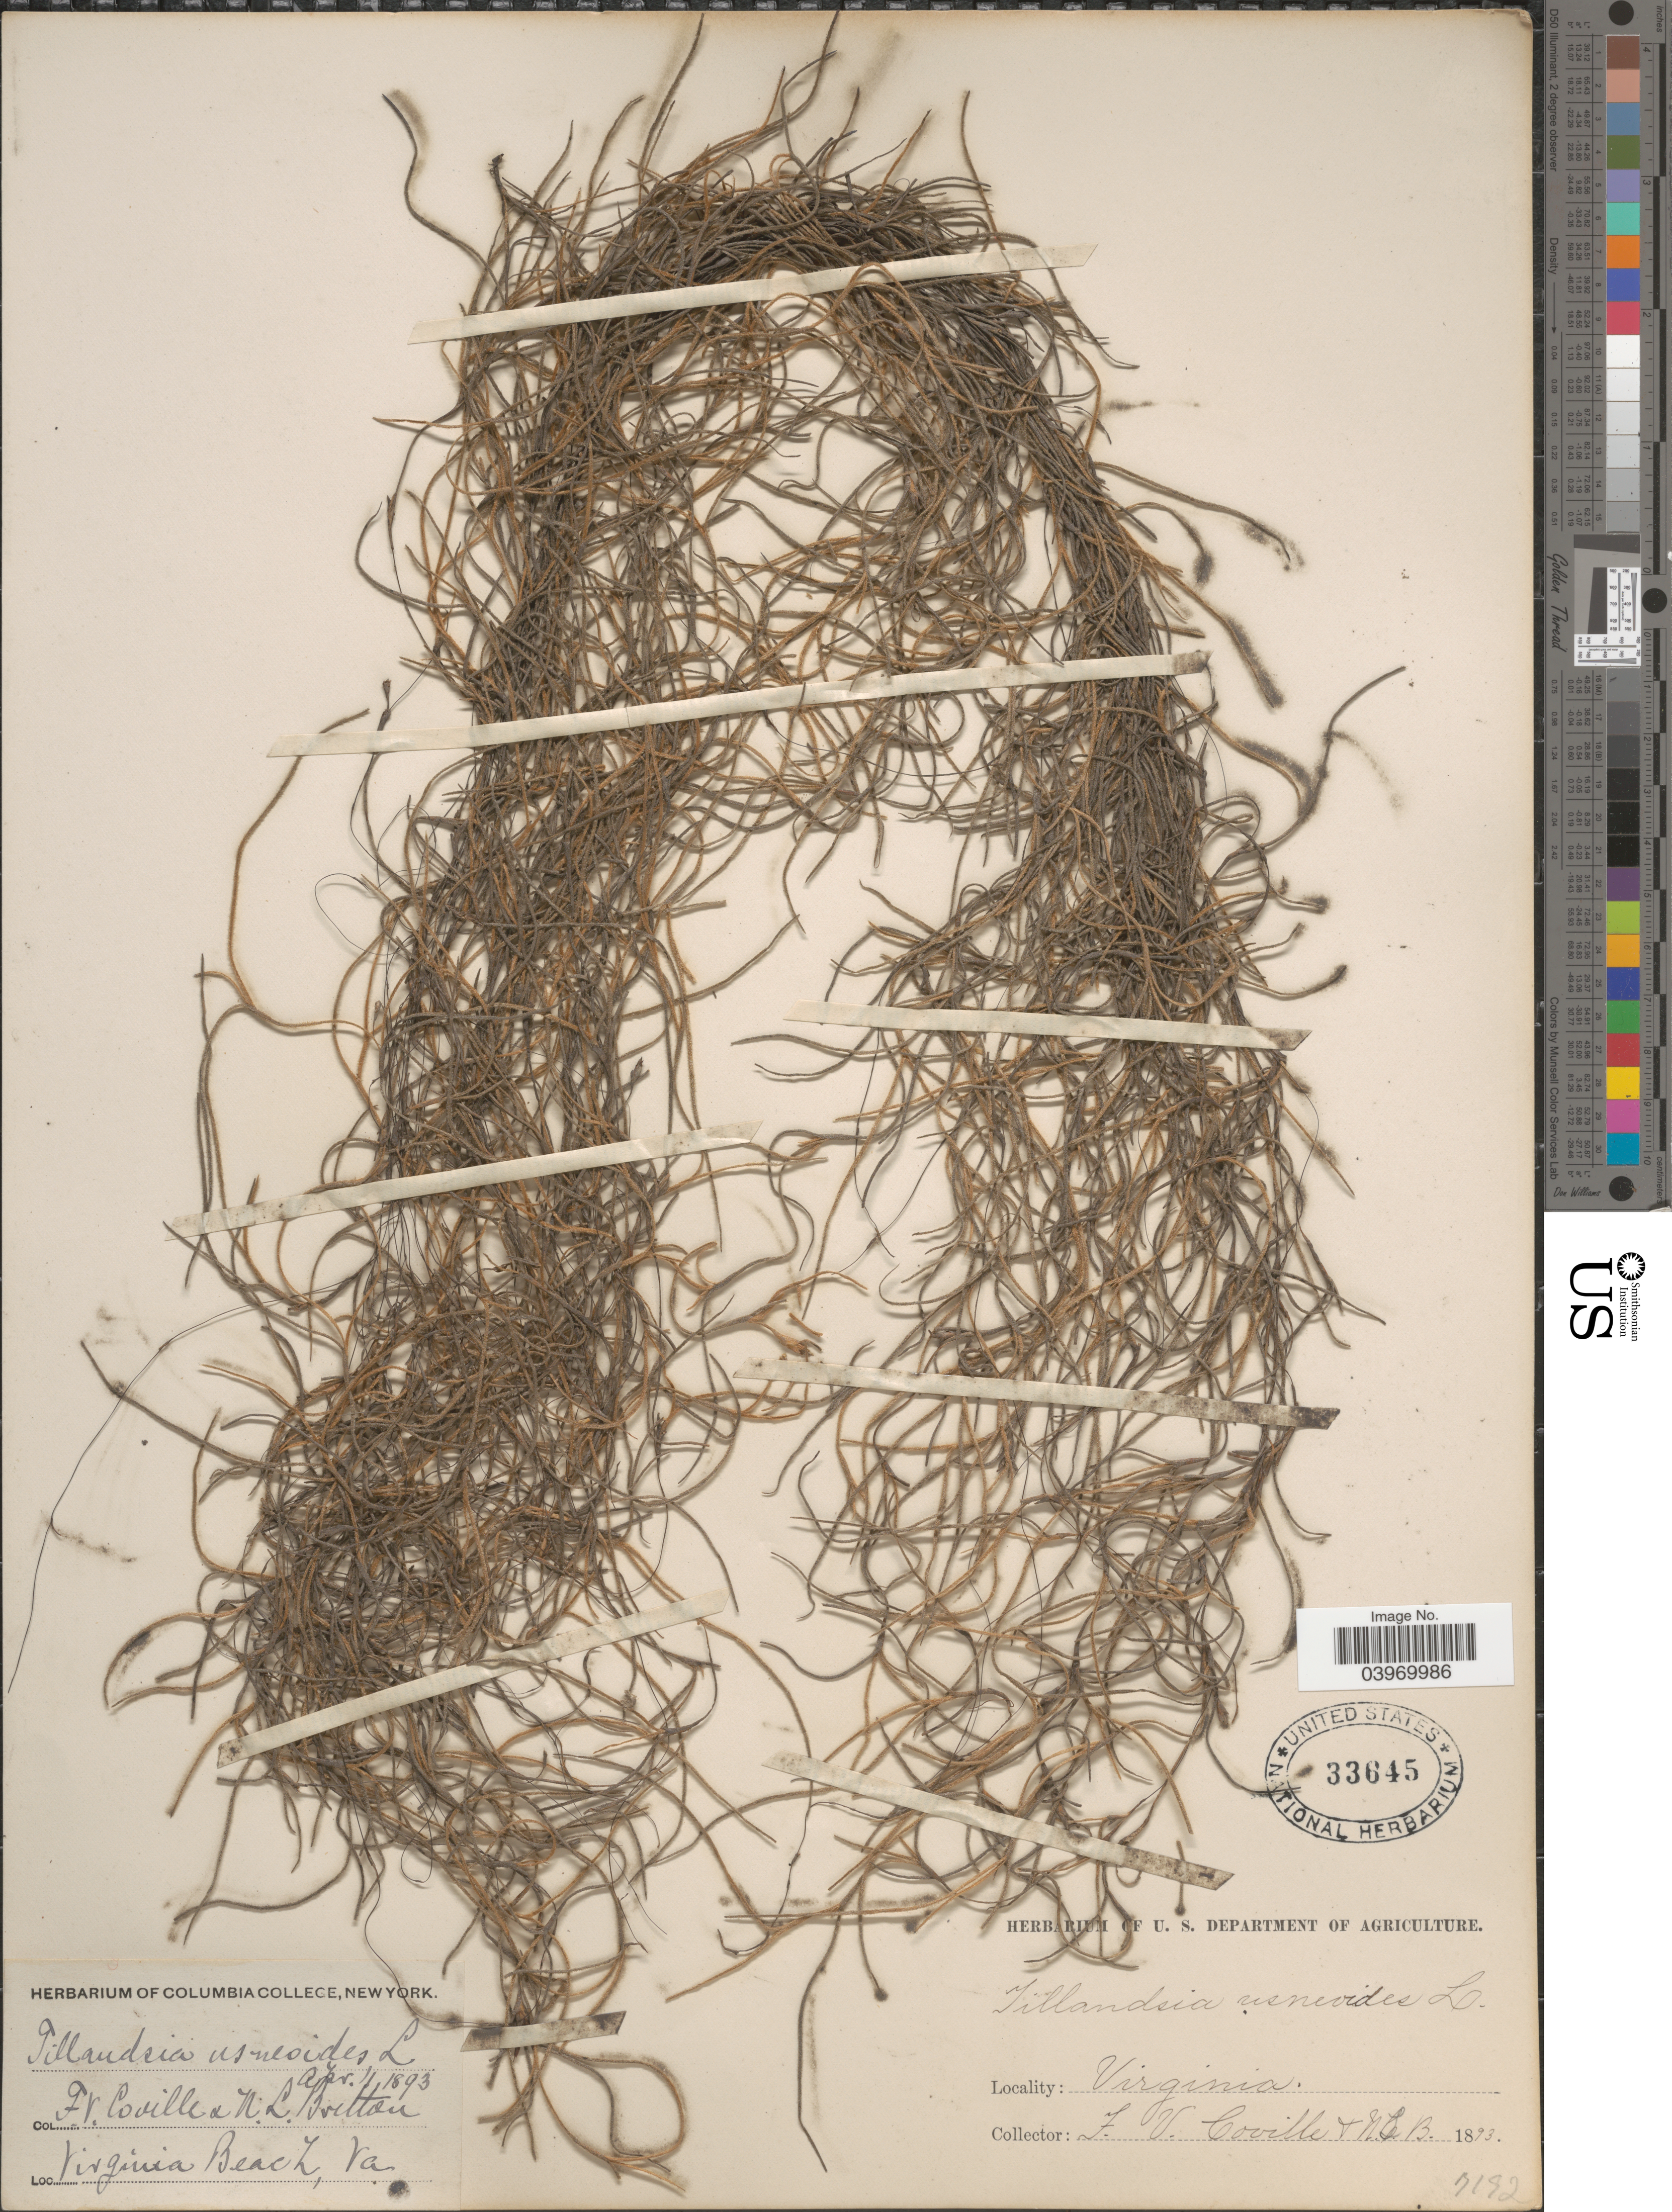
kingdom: Plantae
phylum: Tracheophyta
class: Liliopsida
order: Poales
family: Bromeliaceae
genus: Tillandsia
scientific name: Tillandsia usneoides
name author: (L.) L.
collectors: F. V. Coville & Mrs. N. L. Britton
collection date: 1893-04-11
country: United States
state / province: Virginia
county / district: City of Virginia Beach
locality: Virginia Beach.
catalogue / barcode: US 33645